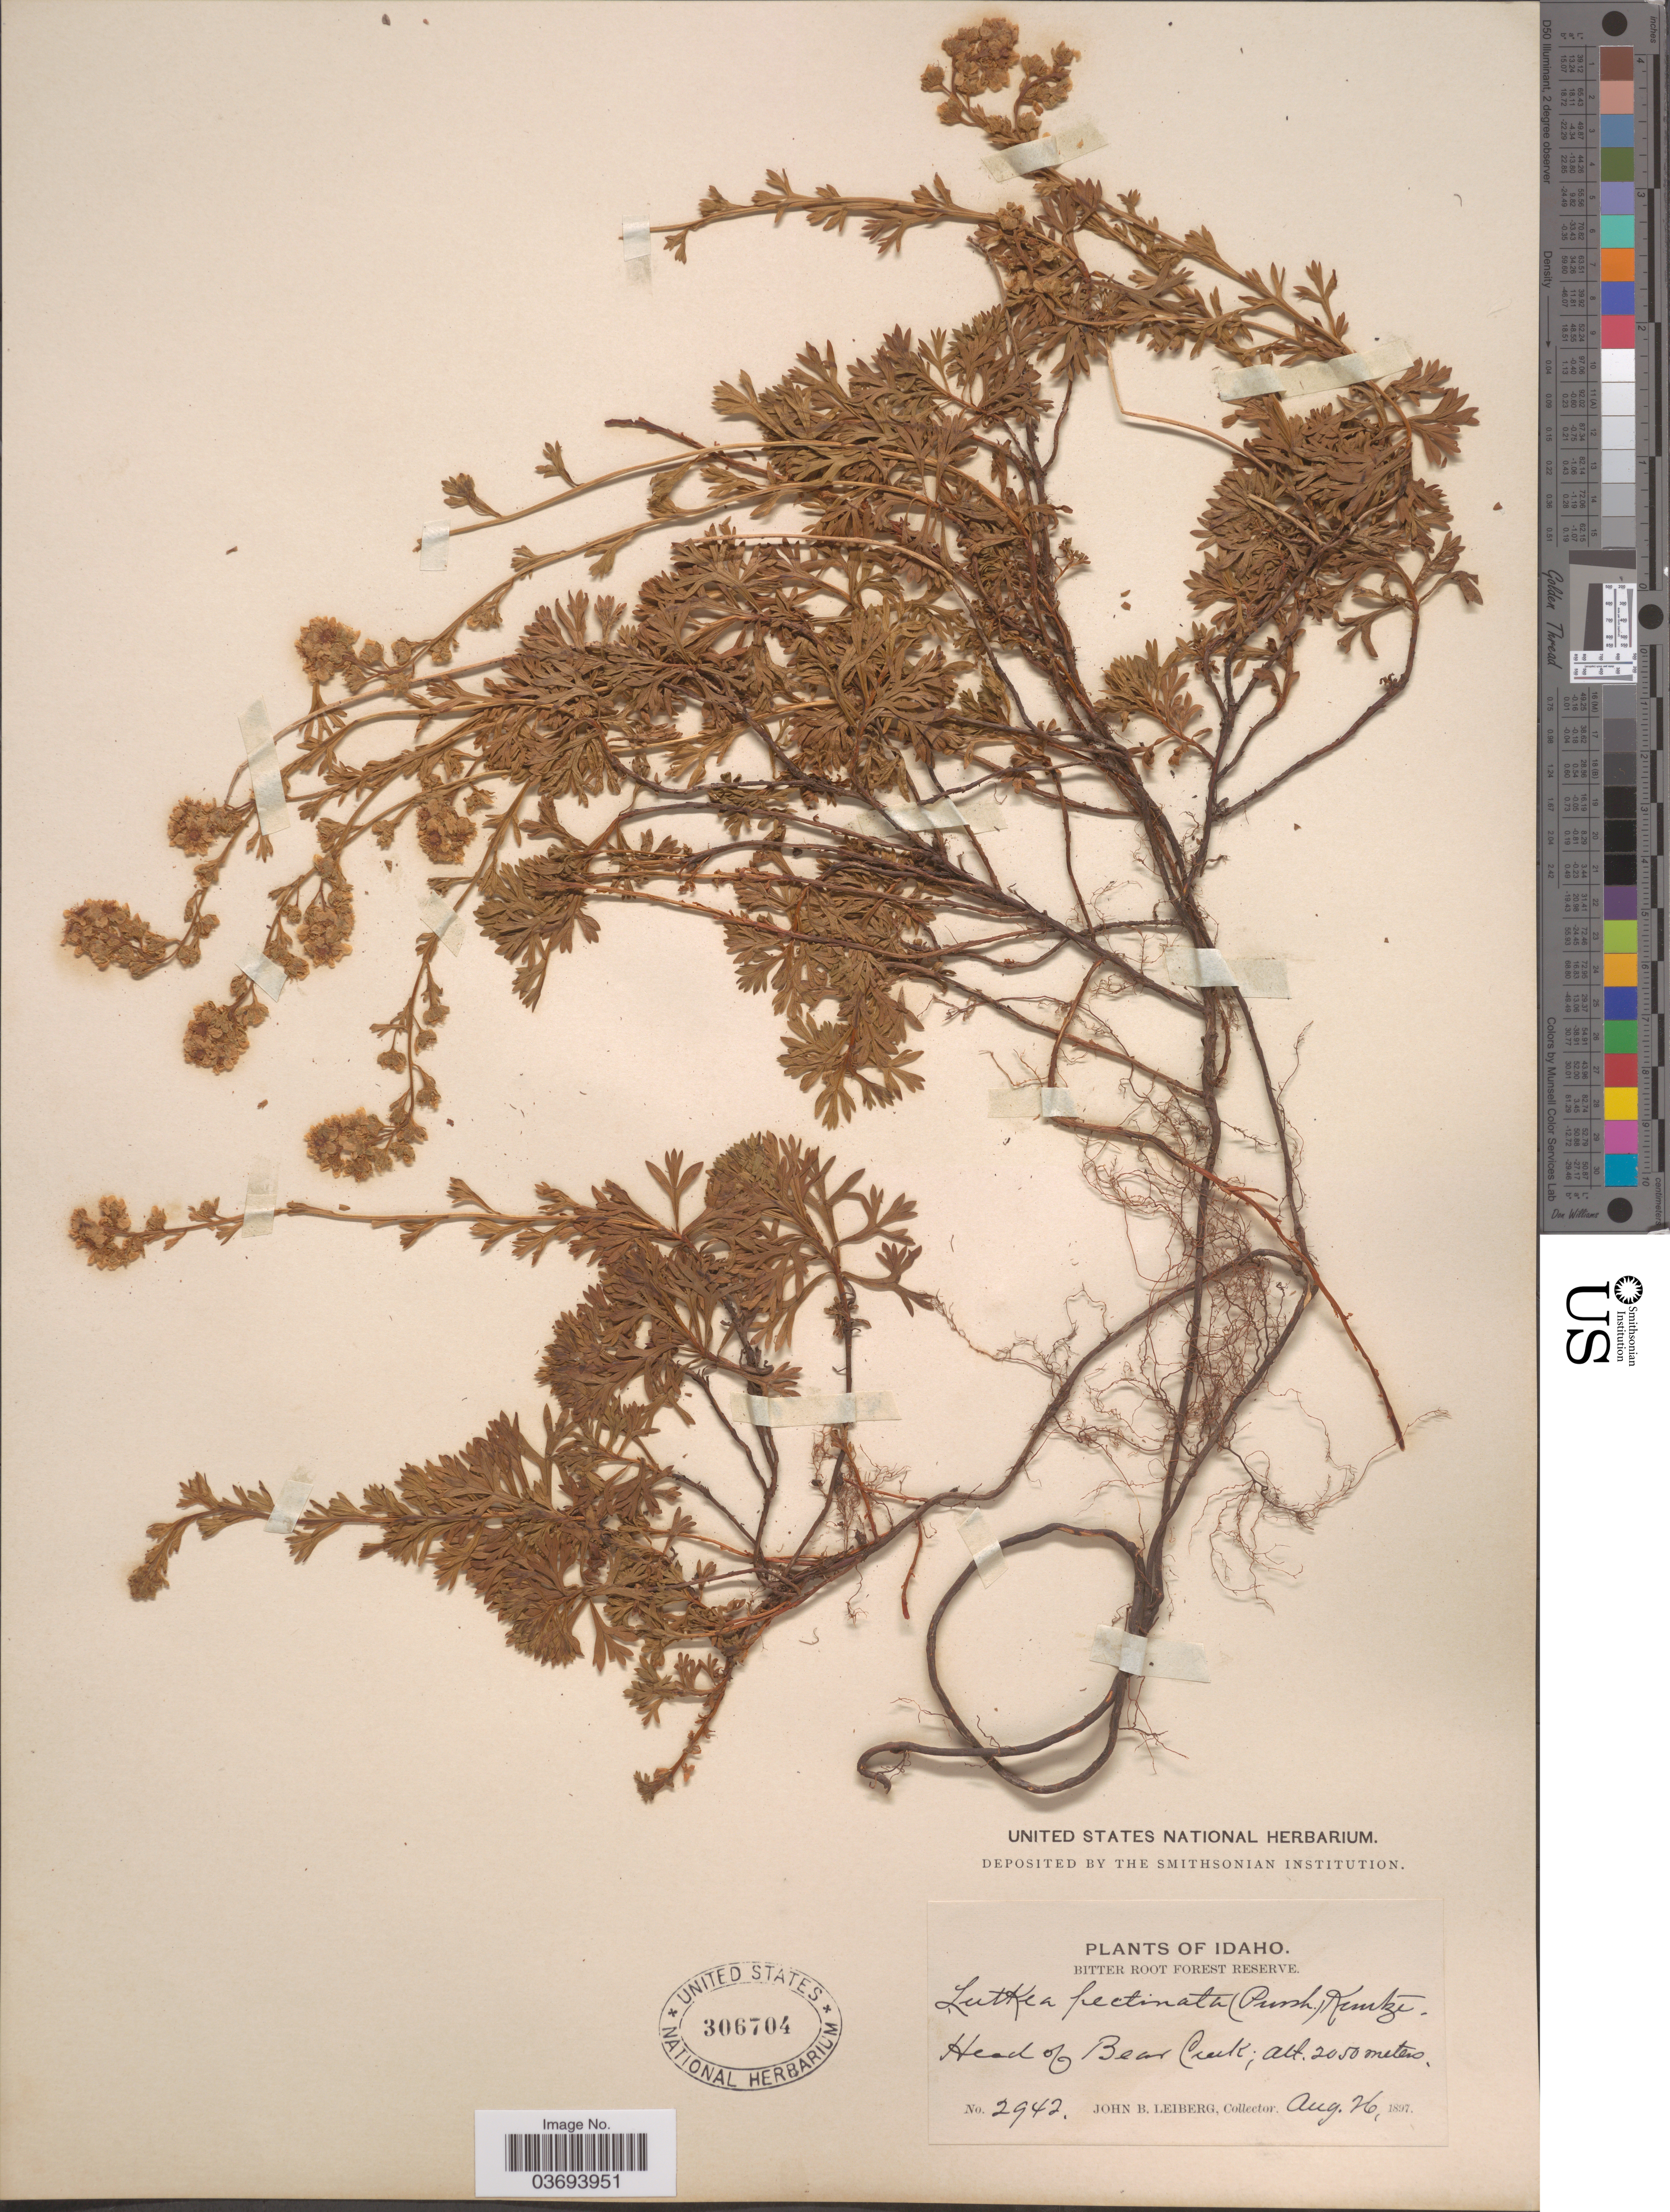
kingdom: Plantae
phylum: Tracheophyta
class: Magnoliopsida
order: Rosales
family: Rosaceae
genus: Luetkea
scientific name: Luetkea pectinata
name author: (Pursh) Kuntze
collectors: J. B. Leiberg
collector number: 2942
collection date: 1897-08-26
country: United States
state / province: Idaho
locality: Bitter Root Forest Reserve. Head of Bear Creek.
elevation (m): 2050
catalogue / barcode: US 306704